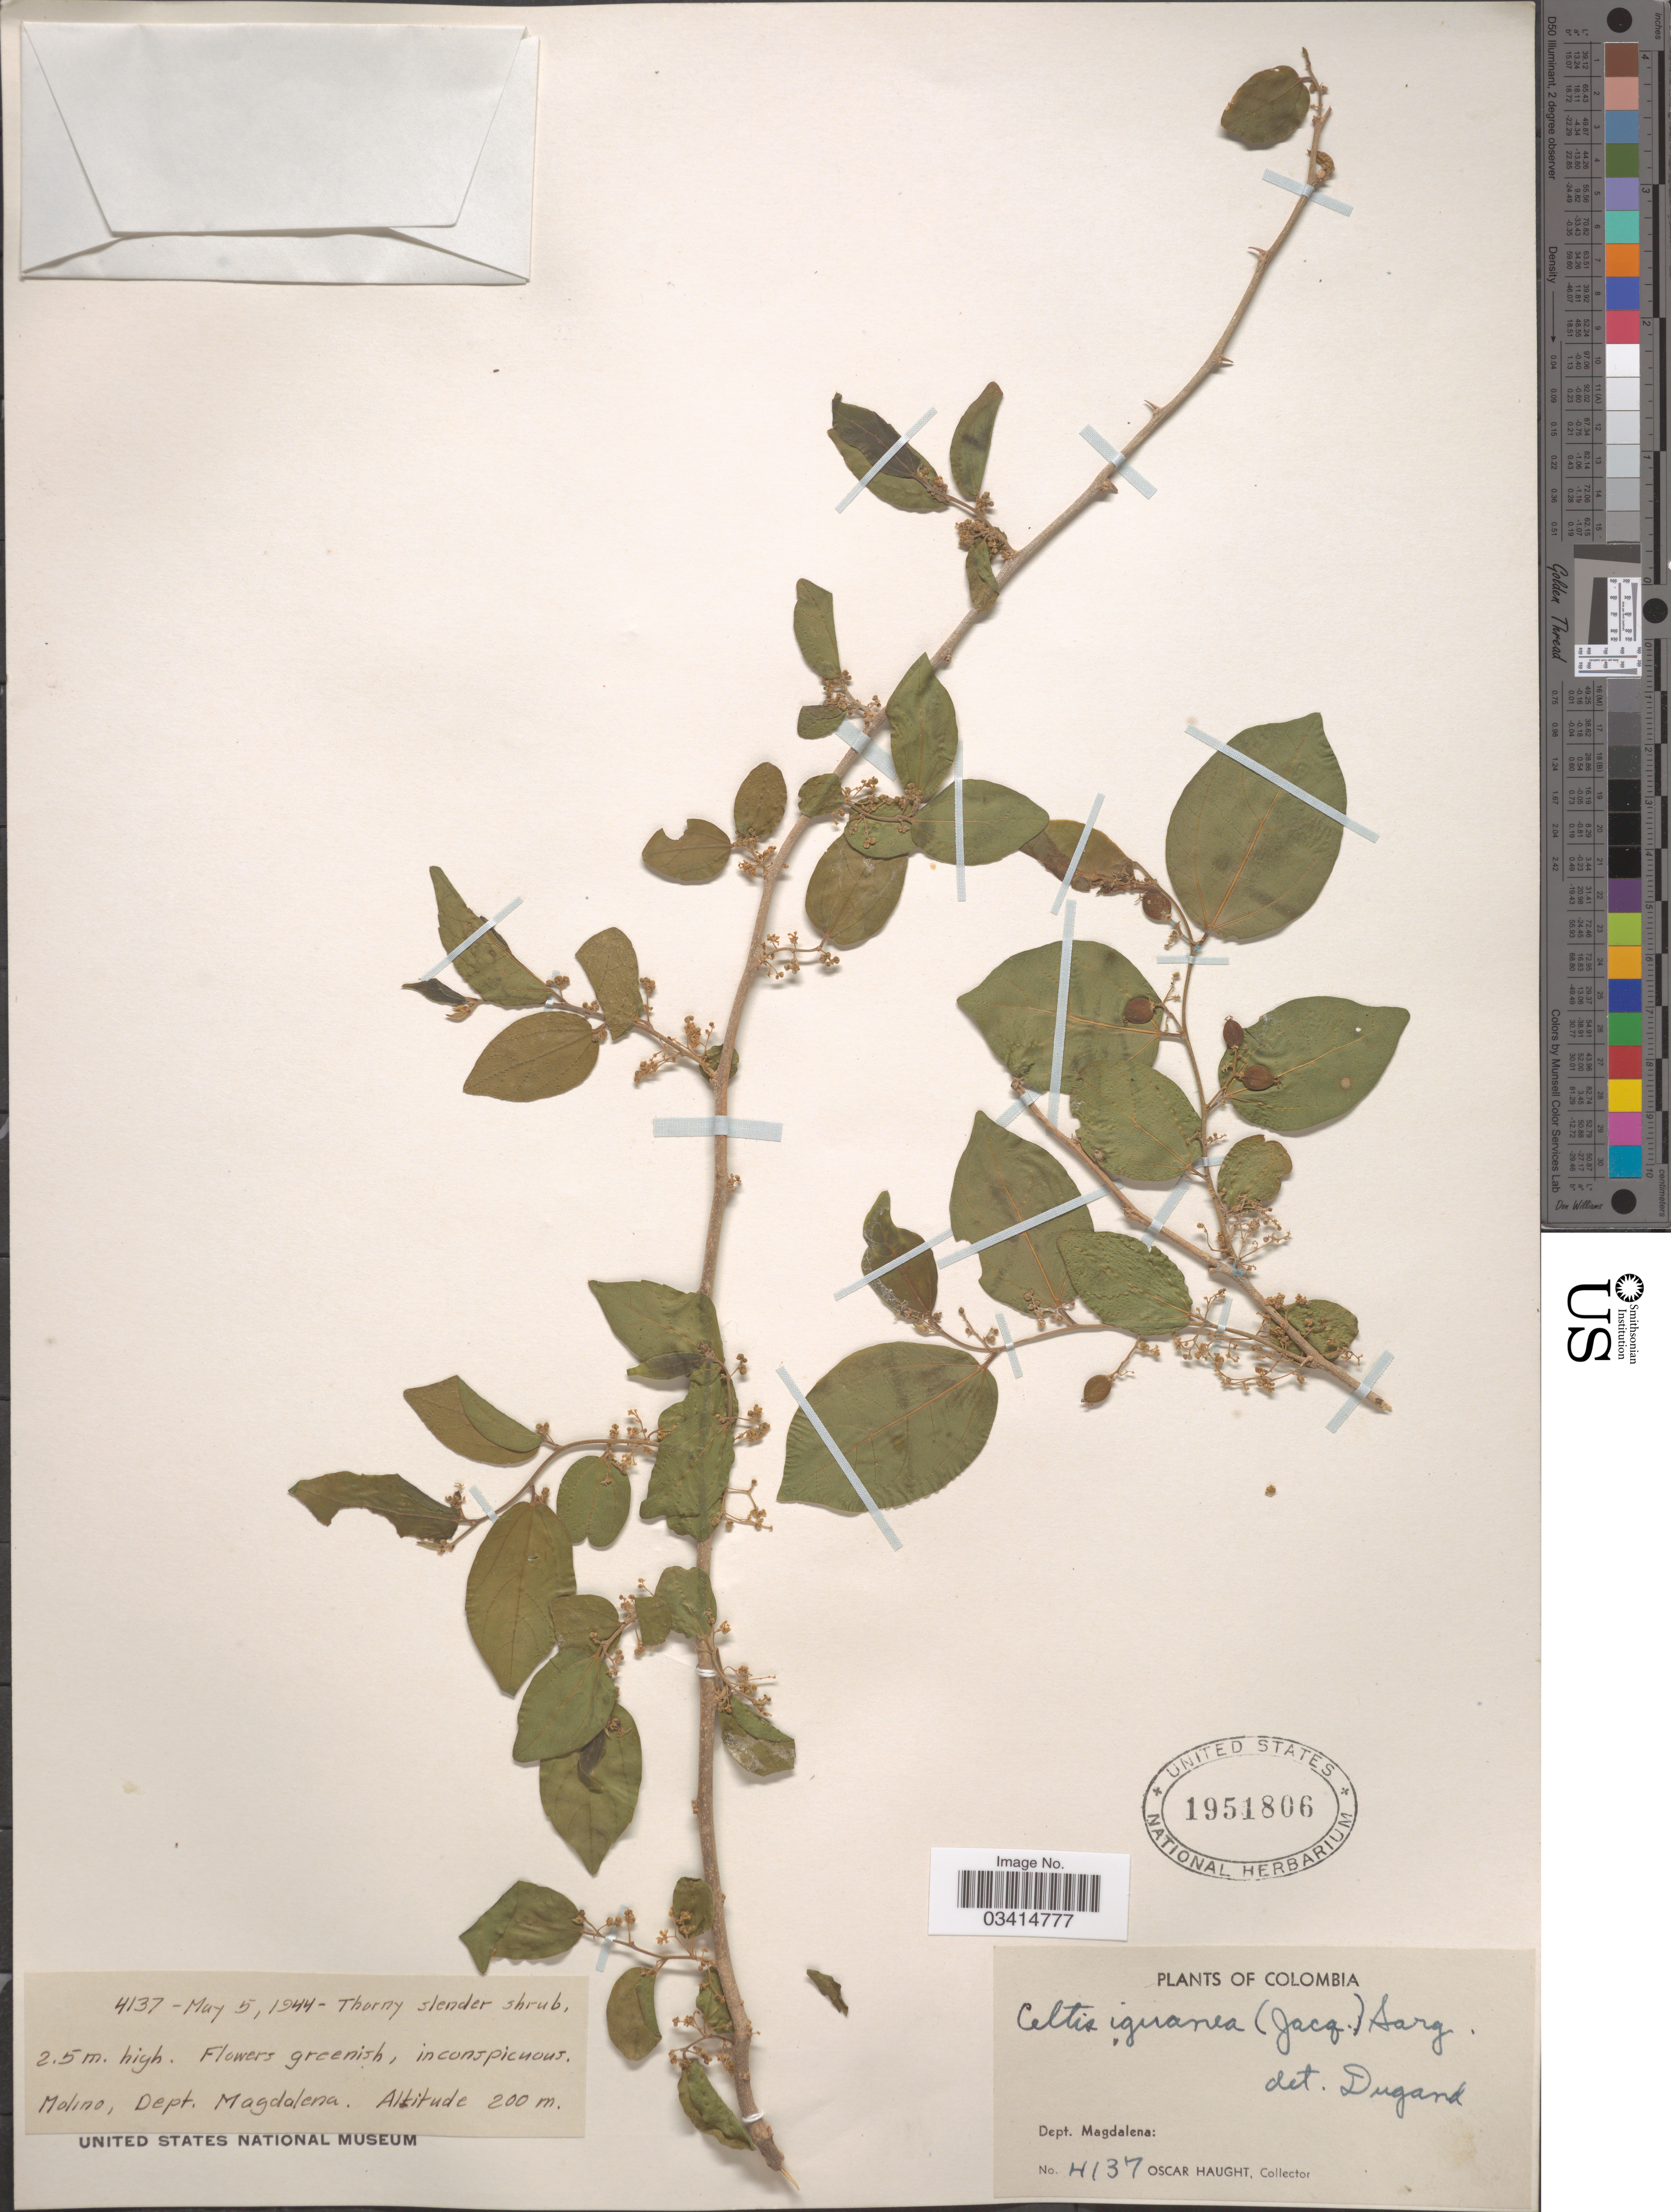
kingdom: Plantae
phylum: Tracheophyta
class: Magnoliopsida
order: Rosales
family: Cannabaceae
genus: Celtis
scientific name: Celtis iguanaea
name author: (Jacq.) Sarg.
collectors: O. Haught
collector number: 4137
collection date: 1944-05-05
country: Colombia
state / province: Magdalena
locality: Molino, Dept. Magdalena.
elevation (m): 200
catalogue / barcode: US 1951806